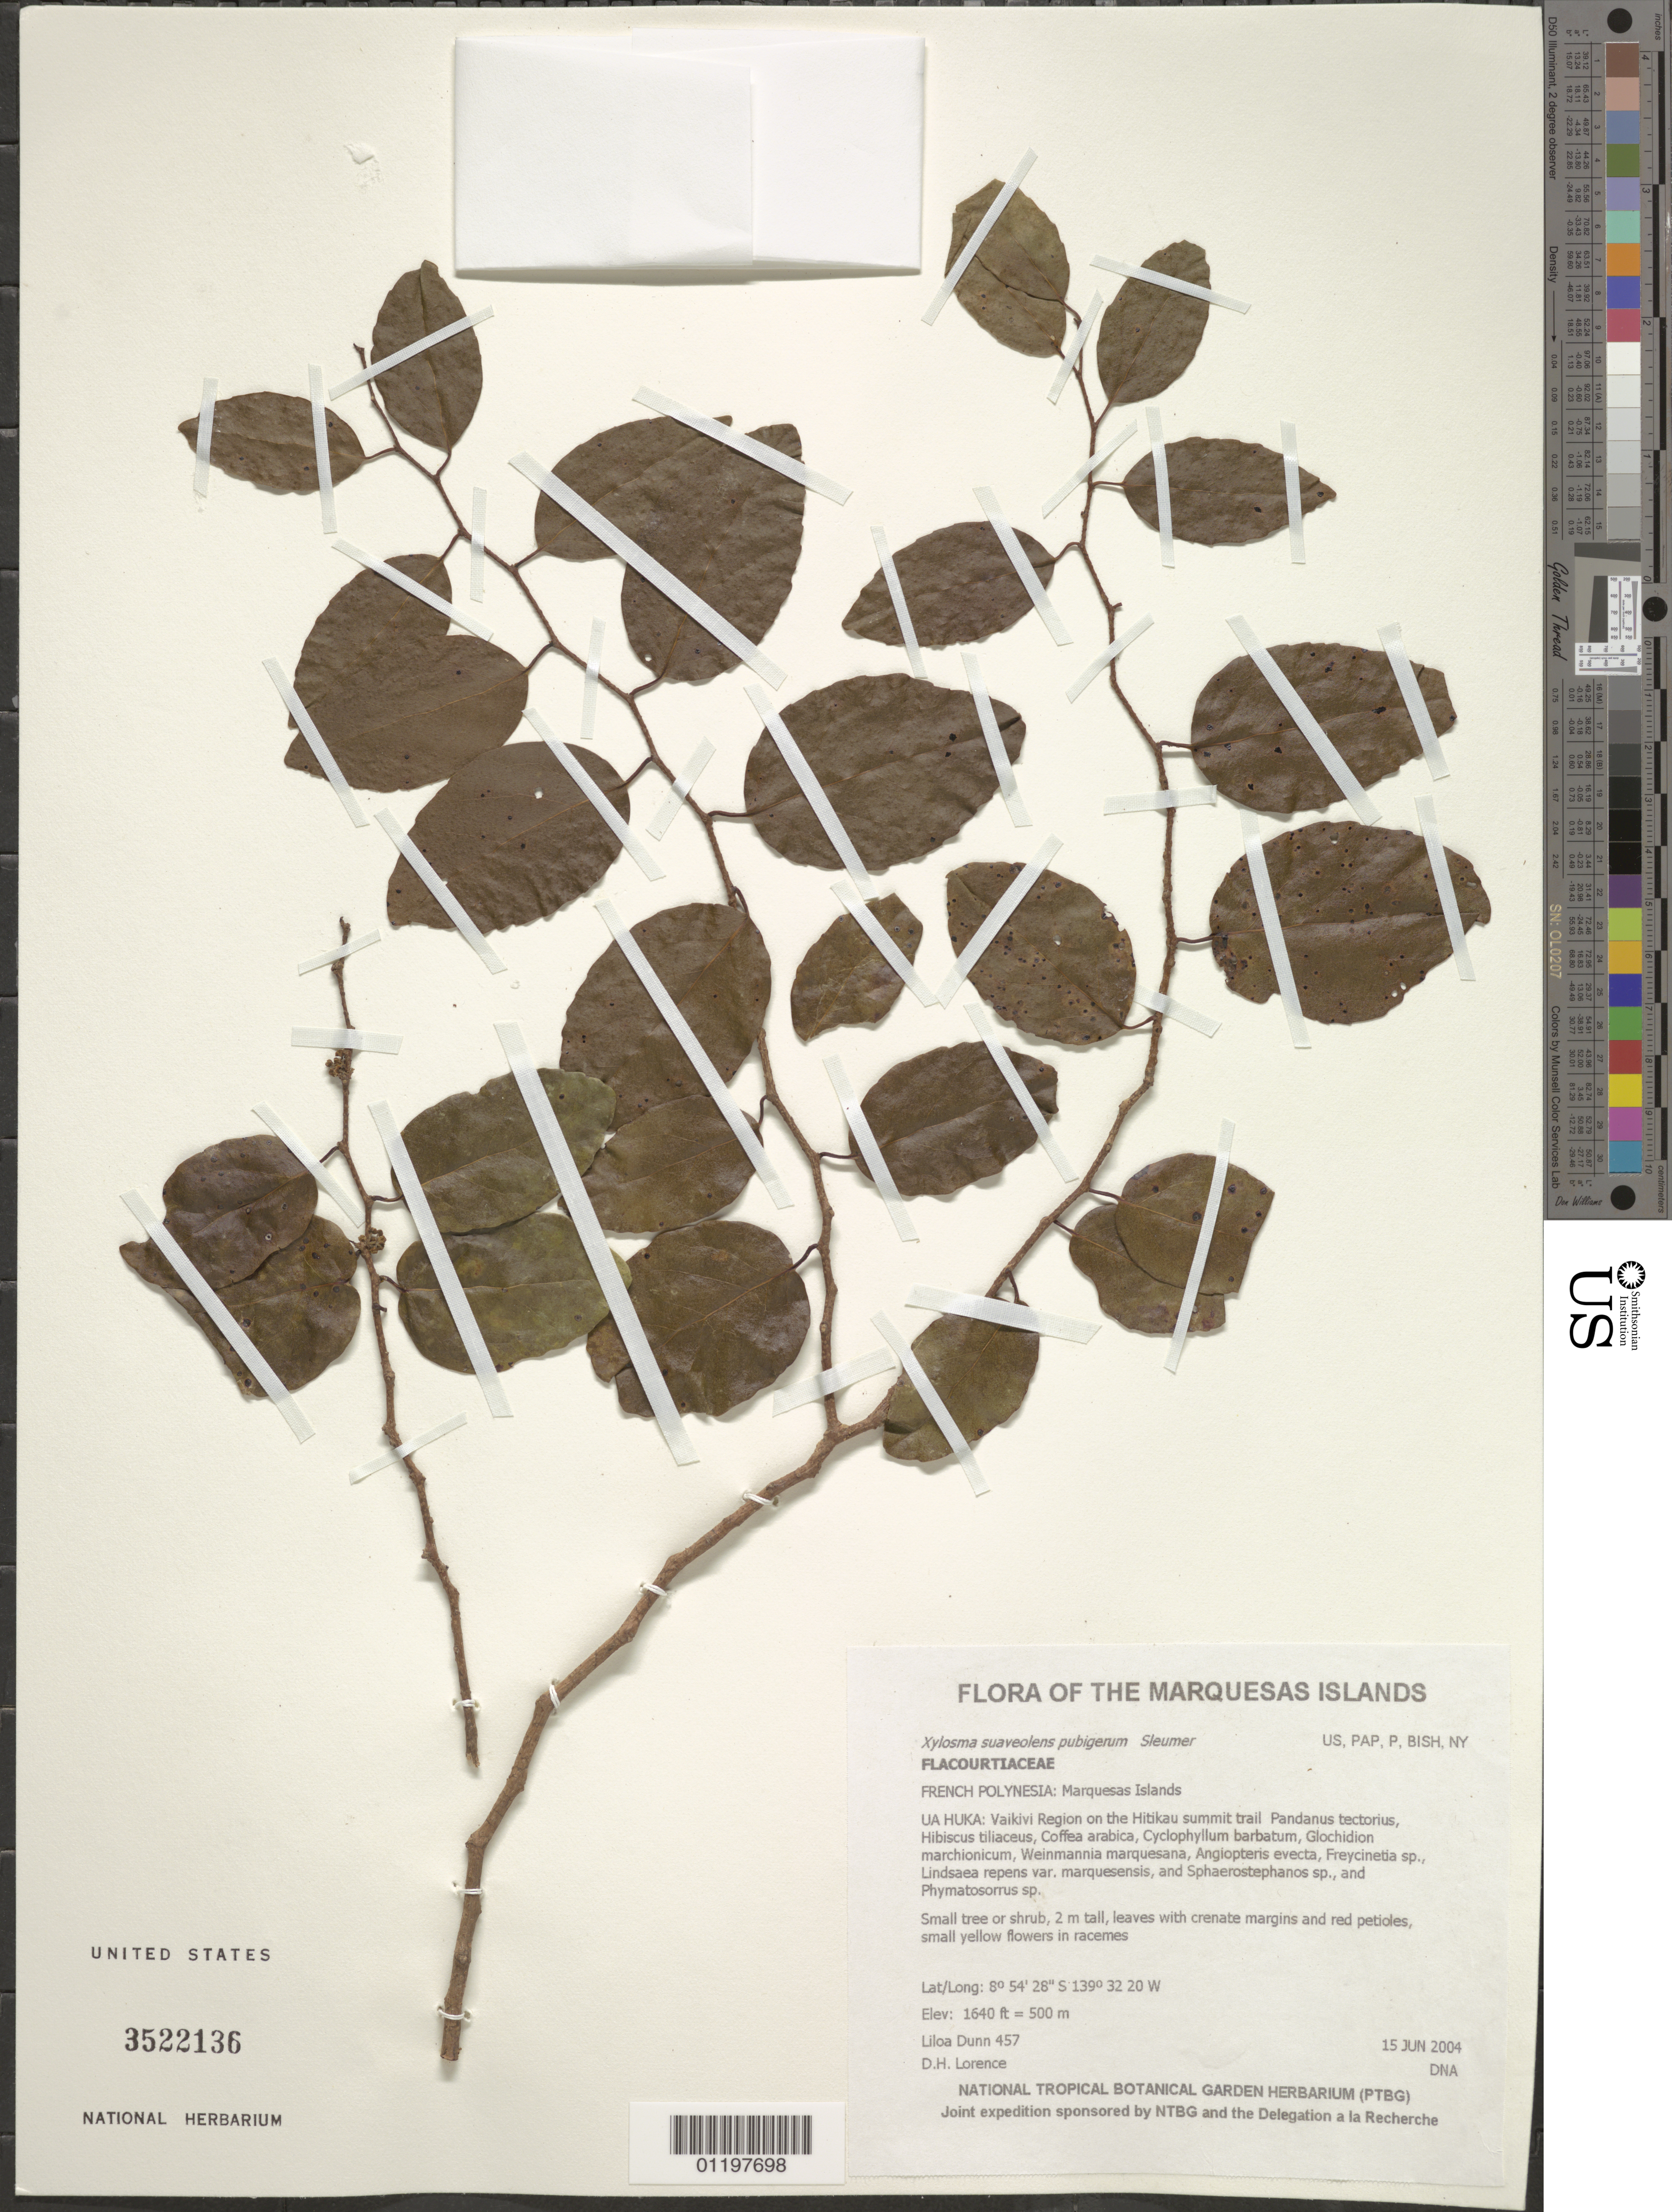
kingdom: Plantae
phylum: Tracheophyta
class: Magnoliopsida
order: Malpighiales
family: Salicaceae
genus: Xylosma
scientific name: Xylosma suaveolens subsp. pubigera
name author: Sleumer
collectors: L. Dunn & D. Lorence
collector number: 457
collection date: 2004-06-15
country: French Polynesia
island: Ua Huka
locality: Vaikivi Region on the Hitikau summit trail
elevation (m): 500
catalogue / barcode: US 3522136